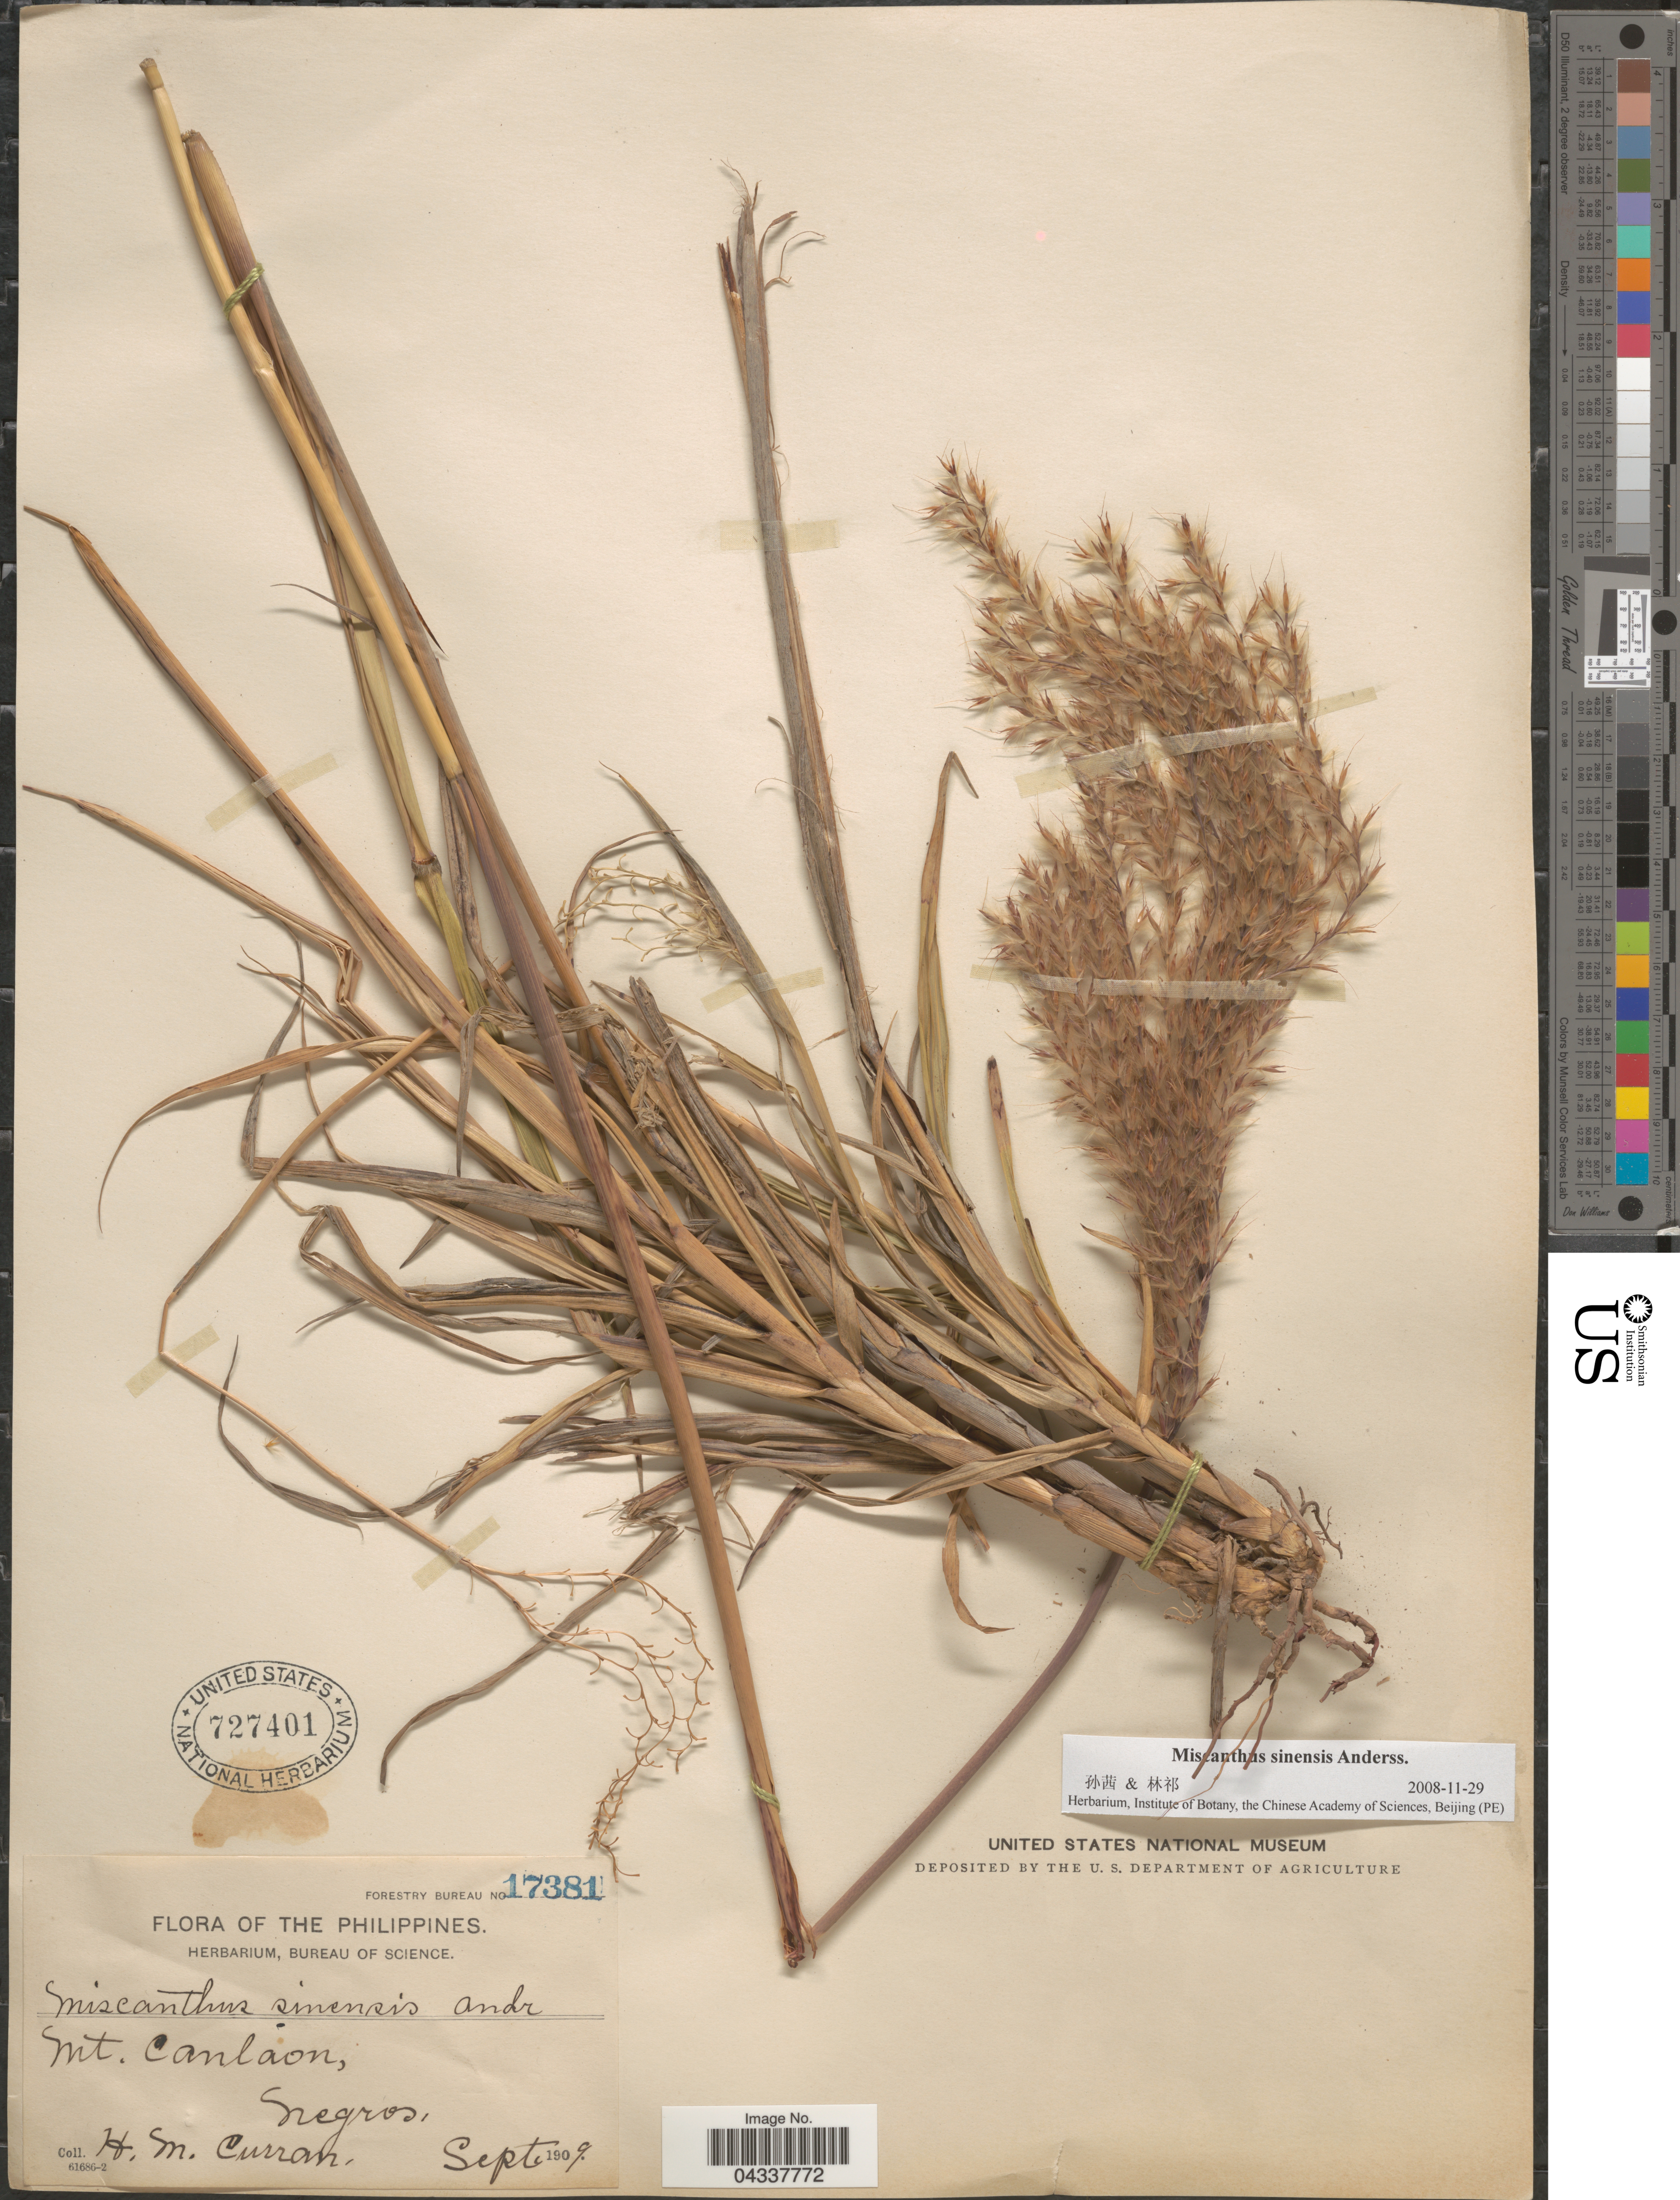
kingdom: Plantae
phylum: Tracheophyta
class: Liliopsida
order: Poales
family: Poaceae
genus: Miscanthus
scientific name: Miscanthus sinensis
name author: Andersson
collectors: H. M. Curran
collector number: Forestry Bureau 17381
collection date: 1909-09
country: Philippines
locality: Mt. Canloan, Negros.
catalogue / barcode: US 727401